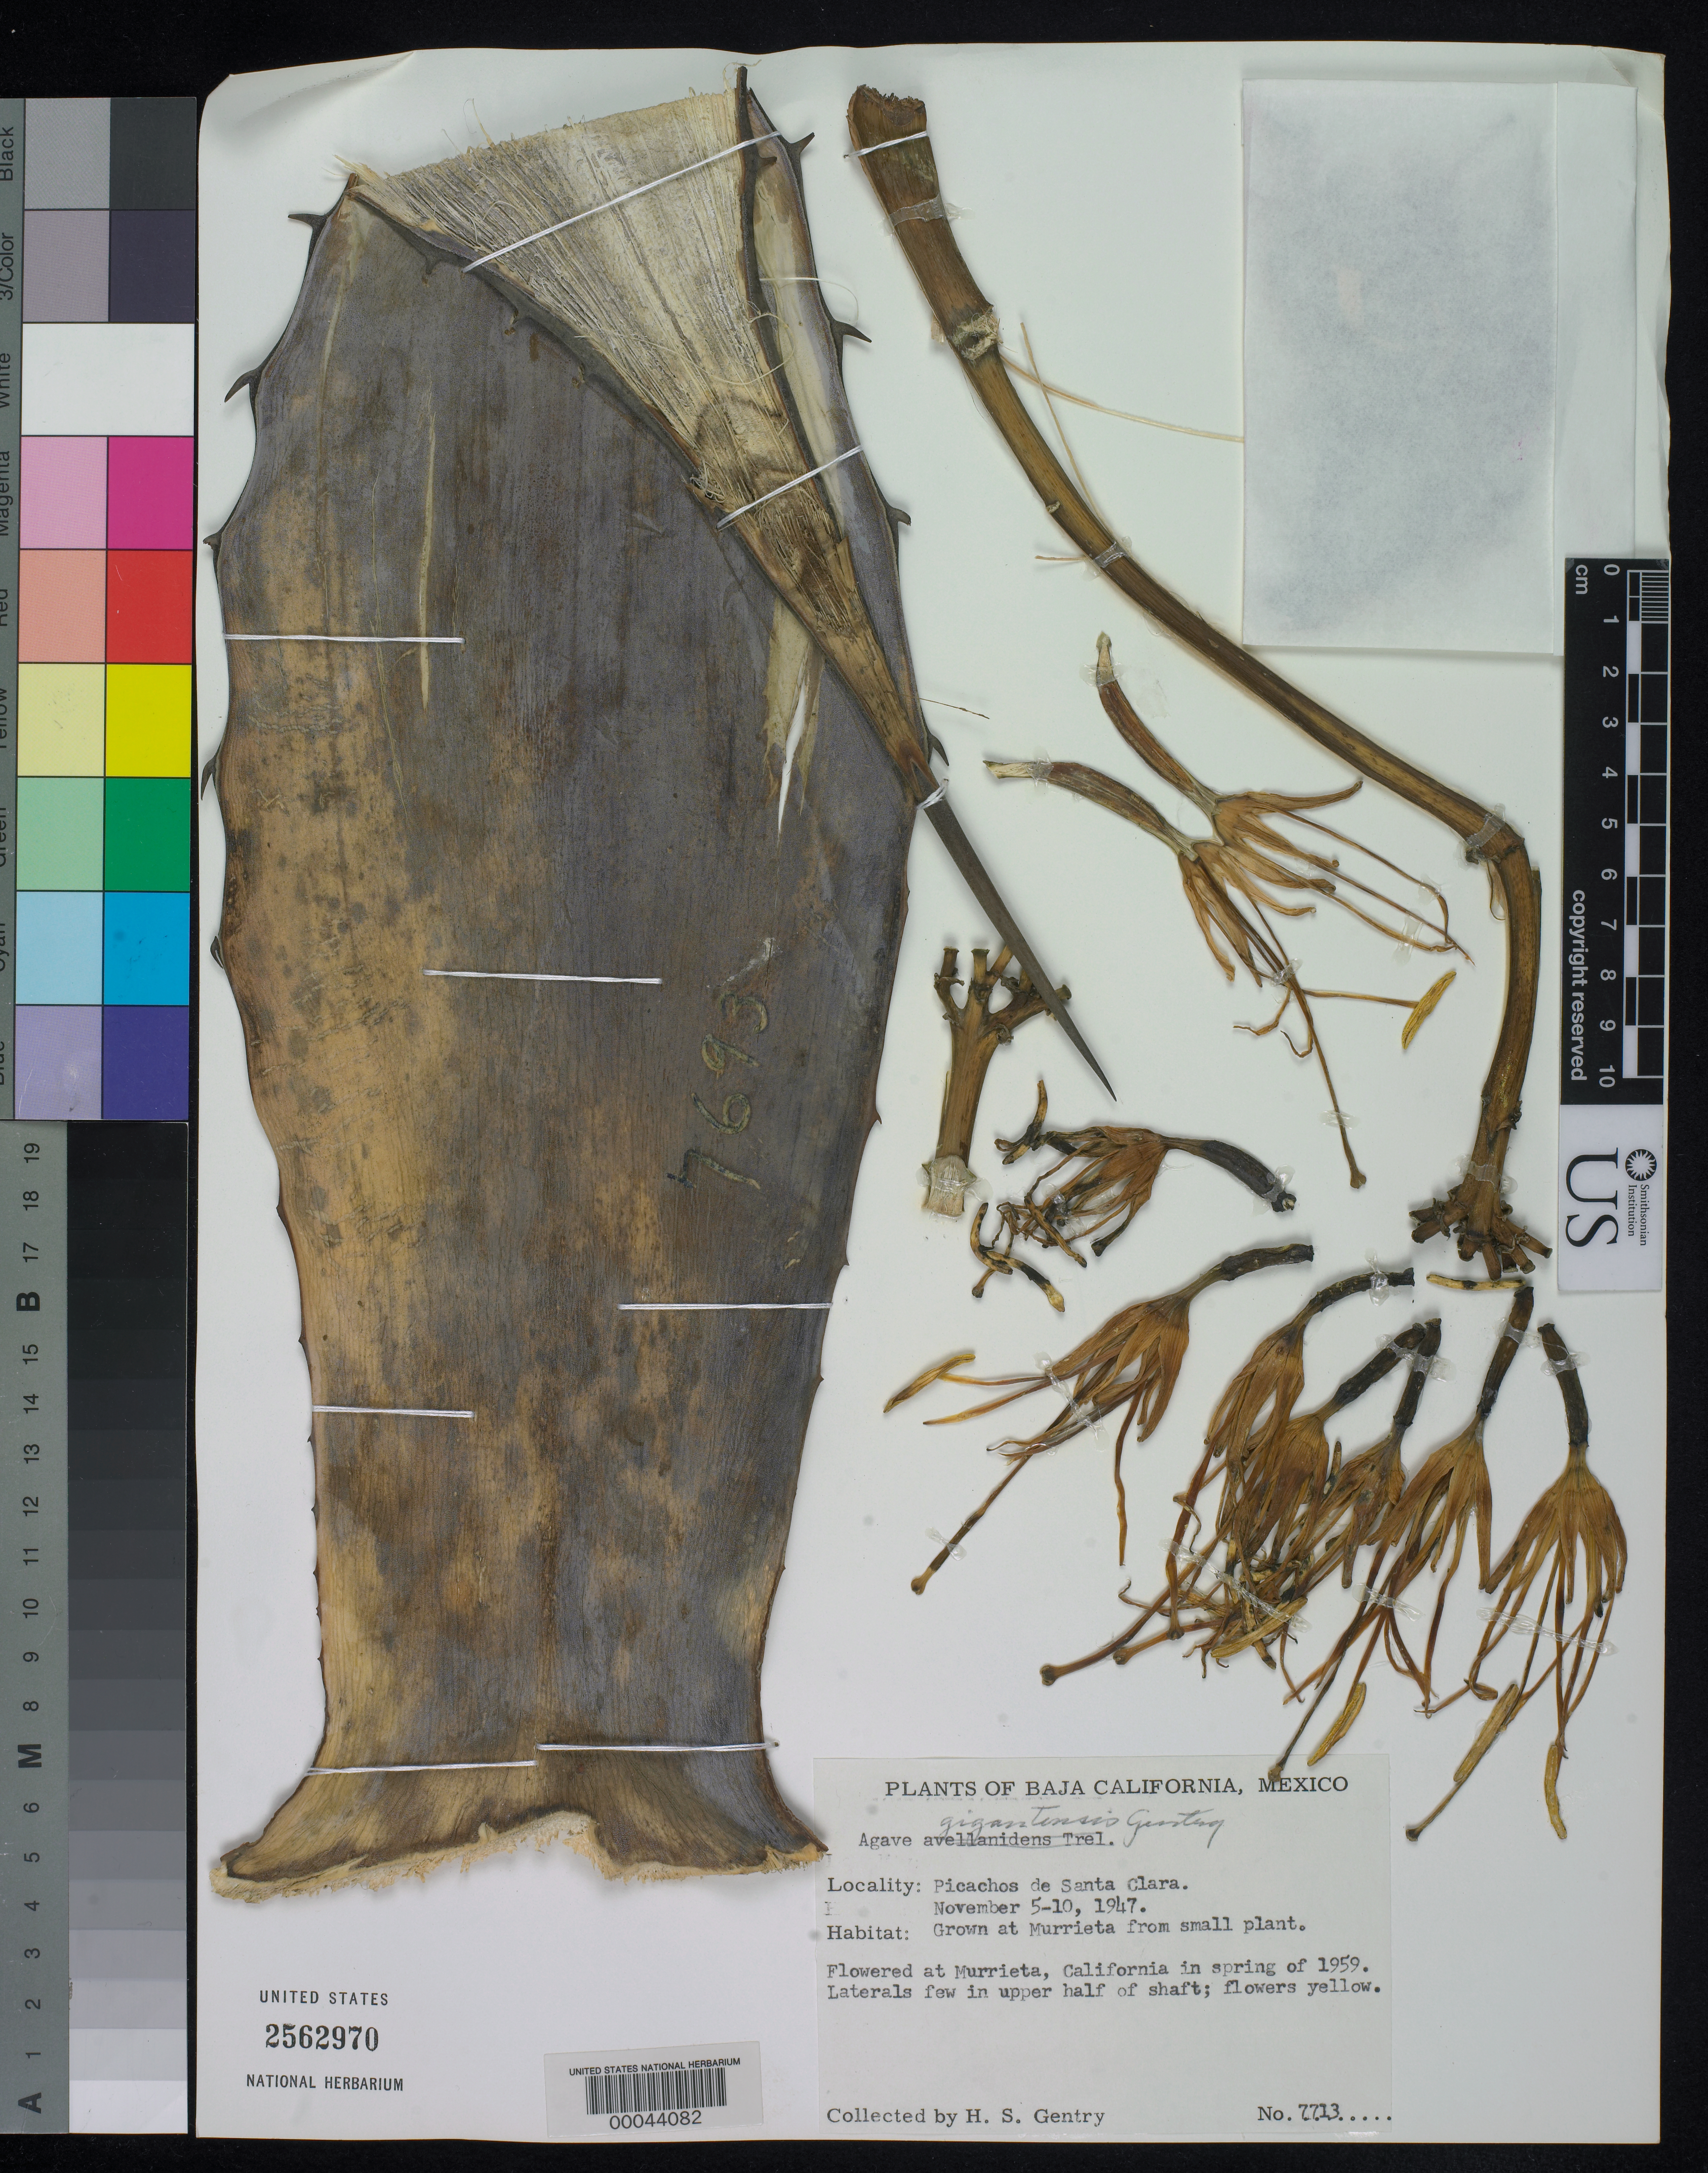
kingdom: Plantae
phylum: Tracheophyta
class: Liliopsida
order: Asparagales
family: Asparagaceae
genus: Agave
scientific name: Agave gigantensis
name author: Gentry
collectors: H. S. Gentry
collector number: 7713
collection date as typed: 05 Nov 1947 to 10 Nov 1947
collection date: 1947-11-05/1947-11-10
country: Mexico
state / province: Baja California Sur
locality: Picachos de Santa Clara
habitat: Grown at murrieta, from small plant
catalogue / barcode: US 2562970